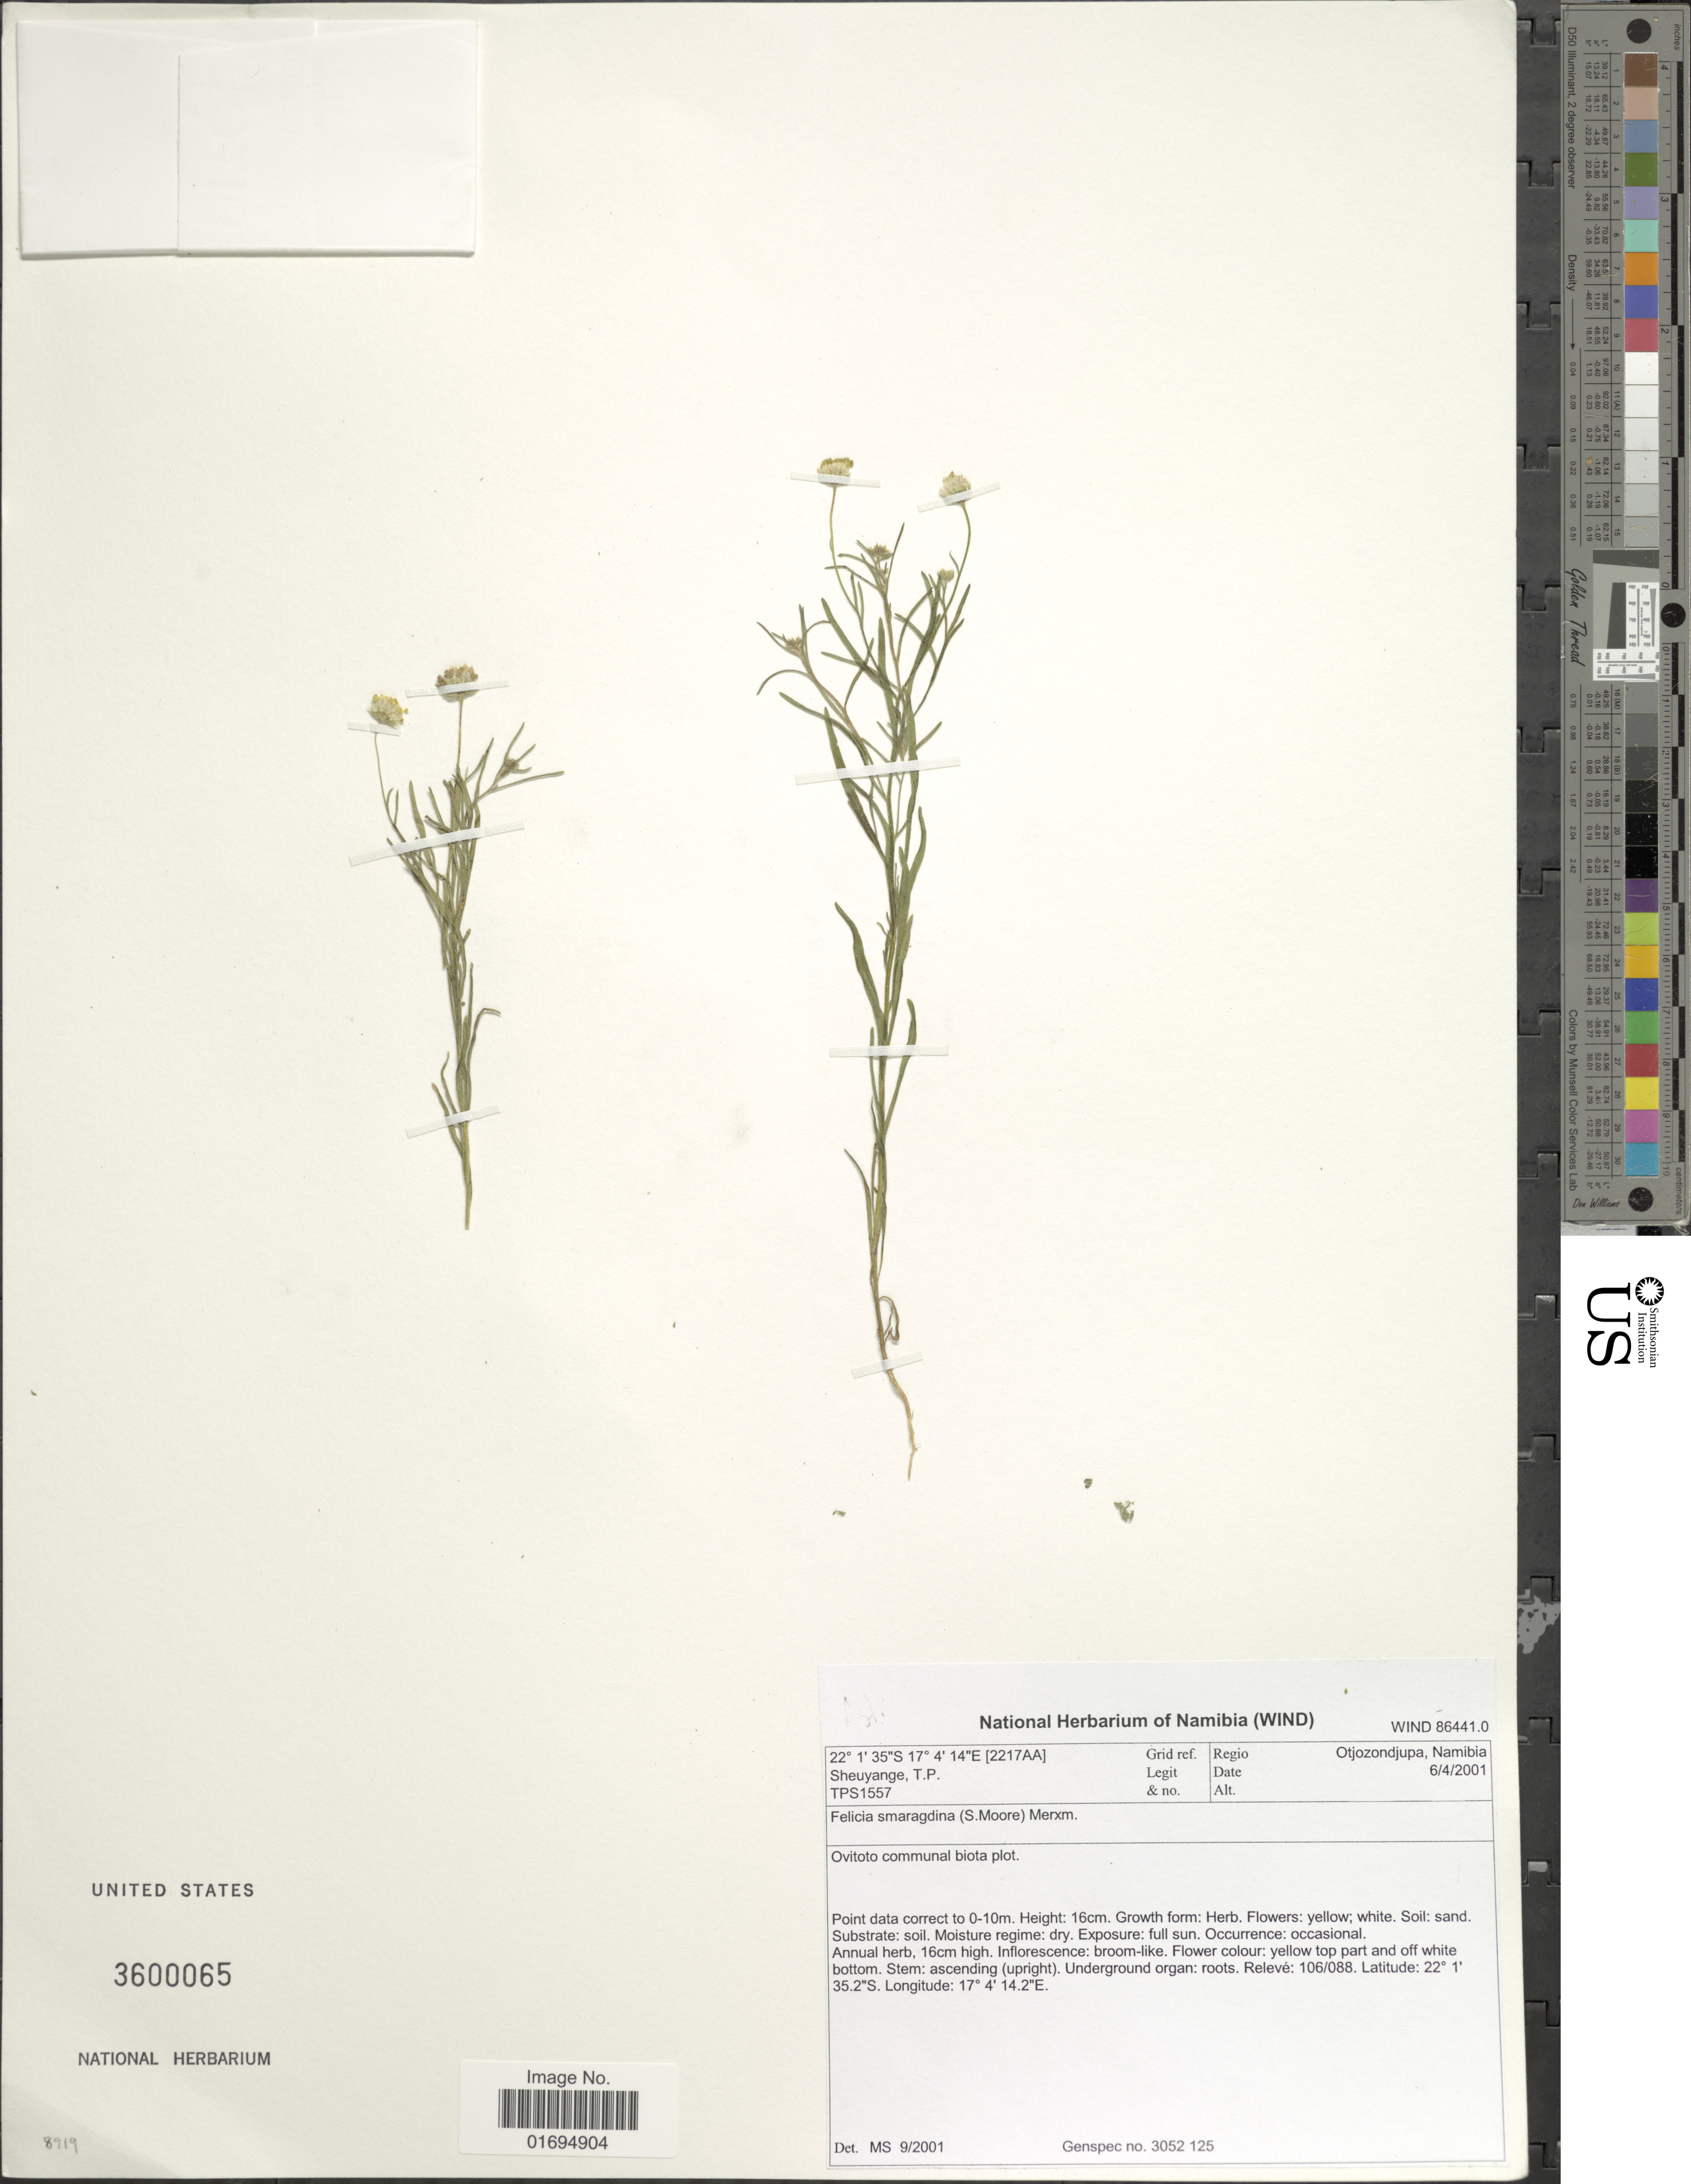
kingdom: Plantae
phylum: Tracheophyta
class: Magnoliopsida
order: Asterales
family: Asteraceae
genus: Felicia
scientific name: Felicia smaragdina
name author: (S. Moore) Merxm.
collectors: T. Sheuyange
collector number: TPS1557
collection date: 2001-04-06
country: Namibia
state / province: Otjozondjupa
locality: Ovitoto communal biota plot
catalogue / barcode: US 3600065